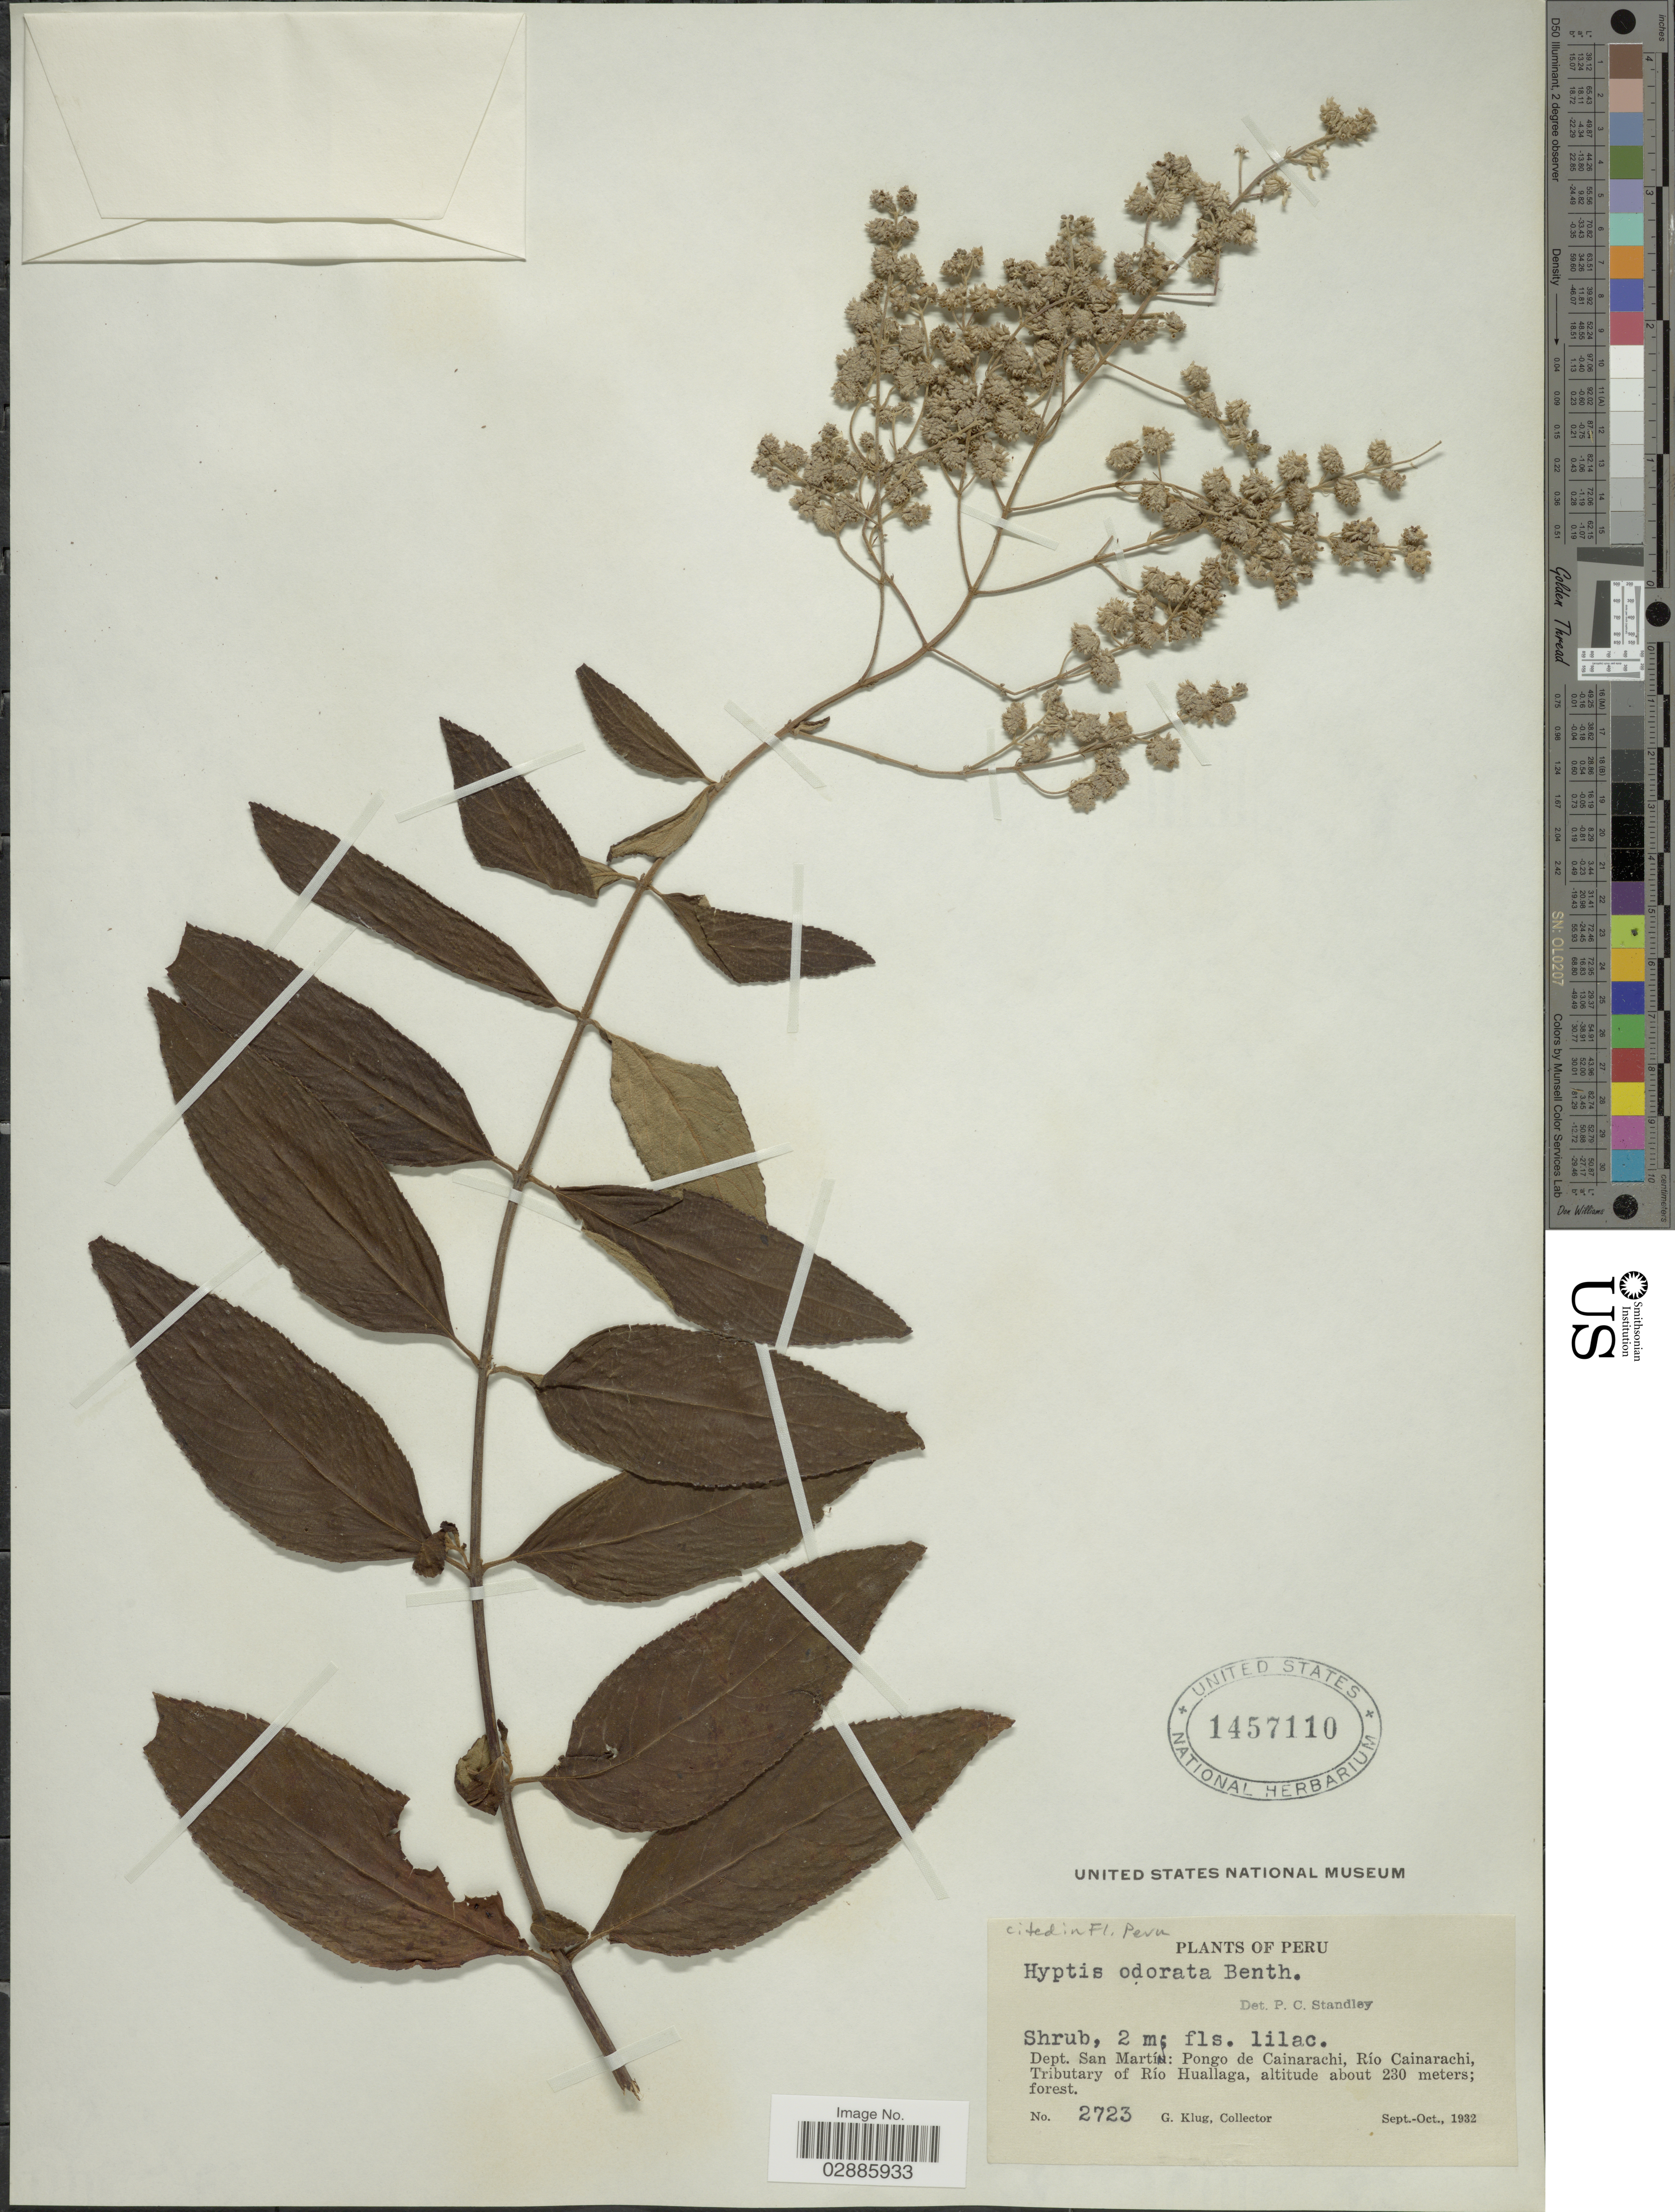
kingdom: Plantae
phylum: Tracheophyta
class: Magnoliopsida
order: Lamiales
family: Lamiaceae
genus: Hyptis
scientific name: Hyptis odorata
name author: Benth.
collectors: G. Klug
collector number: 2723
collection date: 1932-09/1932-10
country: Peru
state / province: San Martín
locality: Dept. San Martín: Pongo de Cainarachi, Río Cainarchi, Tributary of Río Huallaga.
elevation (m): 230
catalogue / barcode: US 1457110